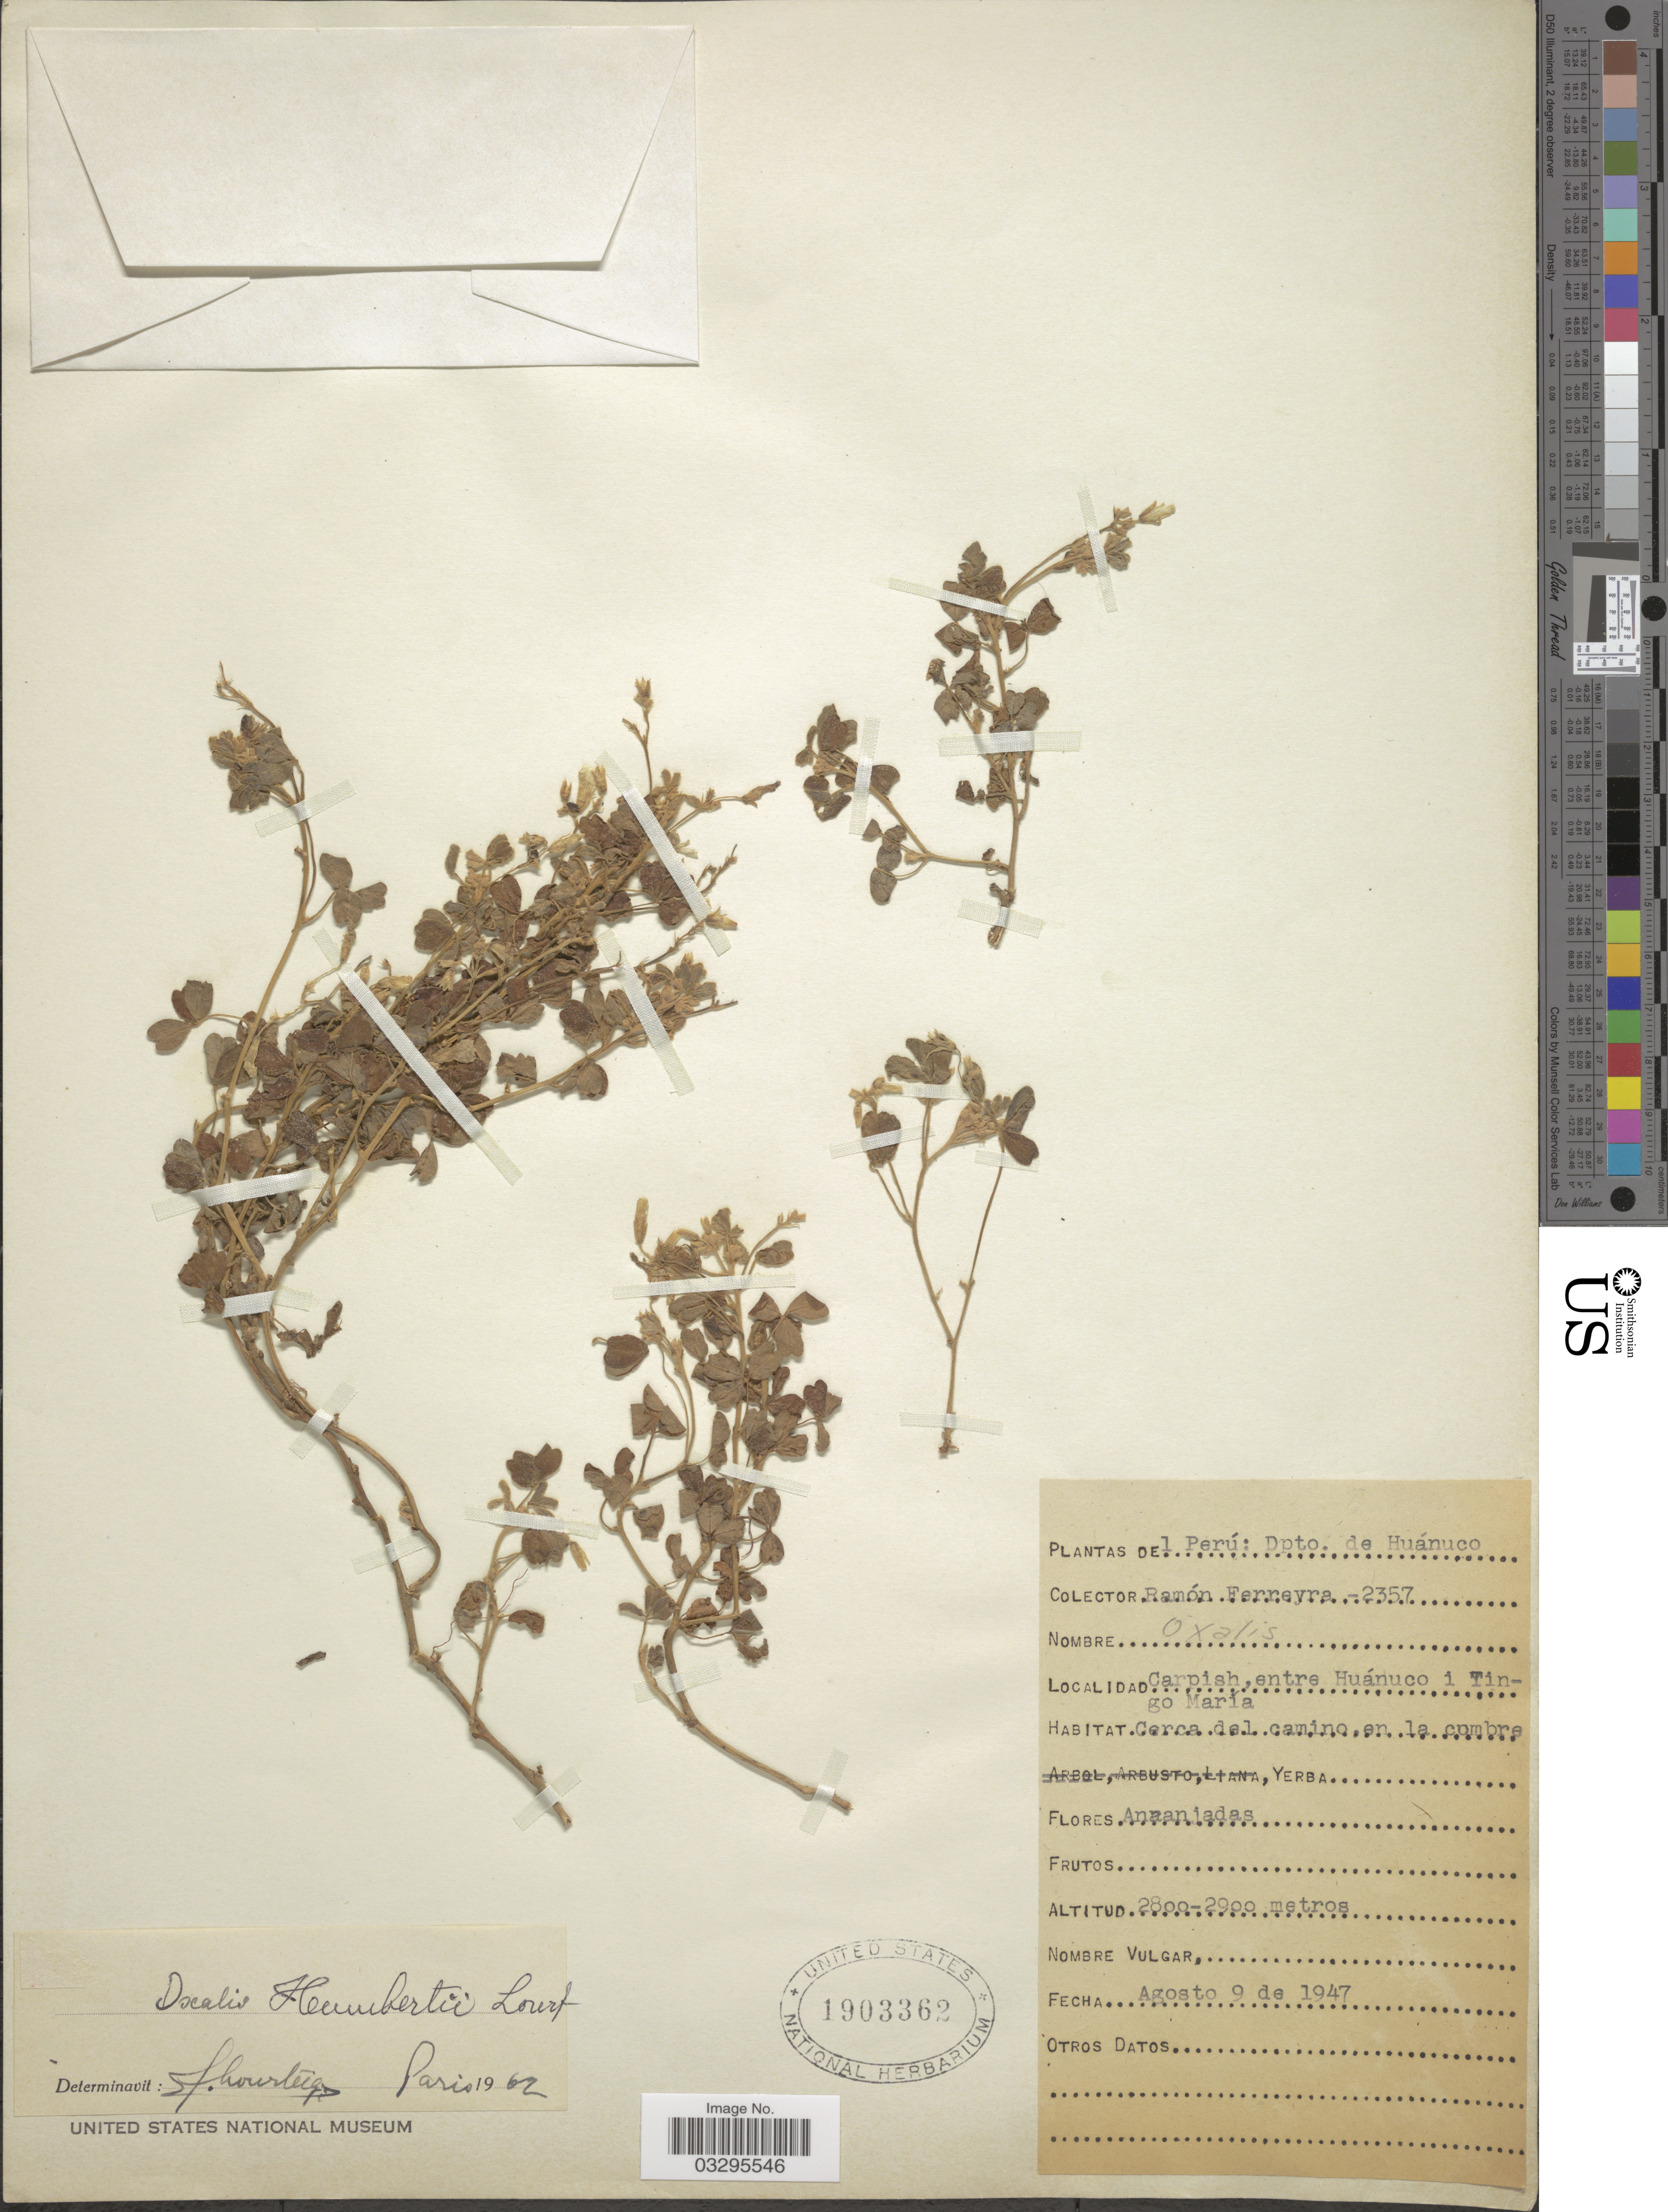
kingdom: Plantae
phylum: Tracheophyta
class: Magnoliopsida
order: Oxalidales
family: Oxalidaceae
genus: Oxalis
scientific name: Oxalis humbertii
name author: Lourteig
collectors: R. A. Ferreyra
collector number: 2357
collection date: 1947-08-09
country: Peru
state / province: Huánuco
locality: Dpto. de Huánuco. Carpish, entre Huánuco i Tingo María.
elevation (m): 2800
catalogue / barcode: US 1903362